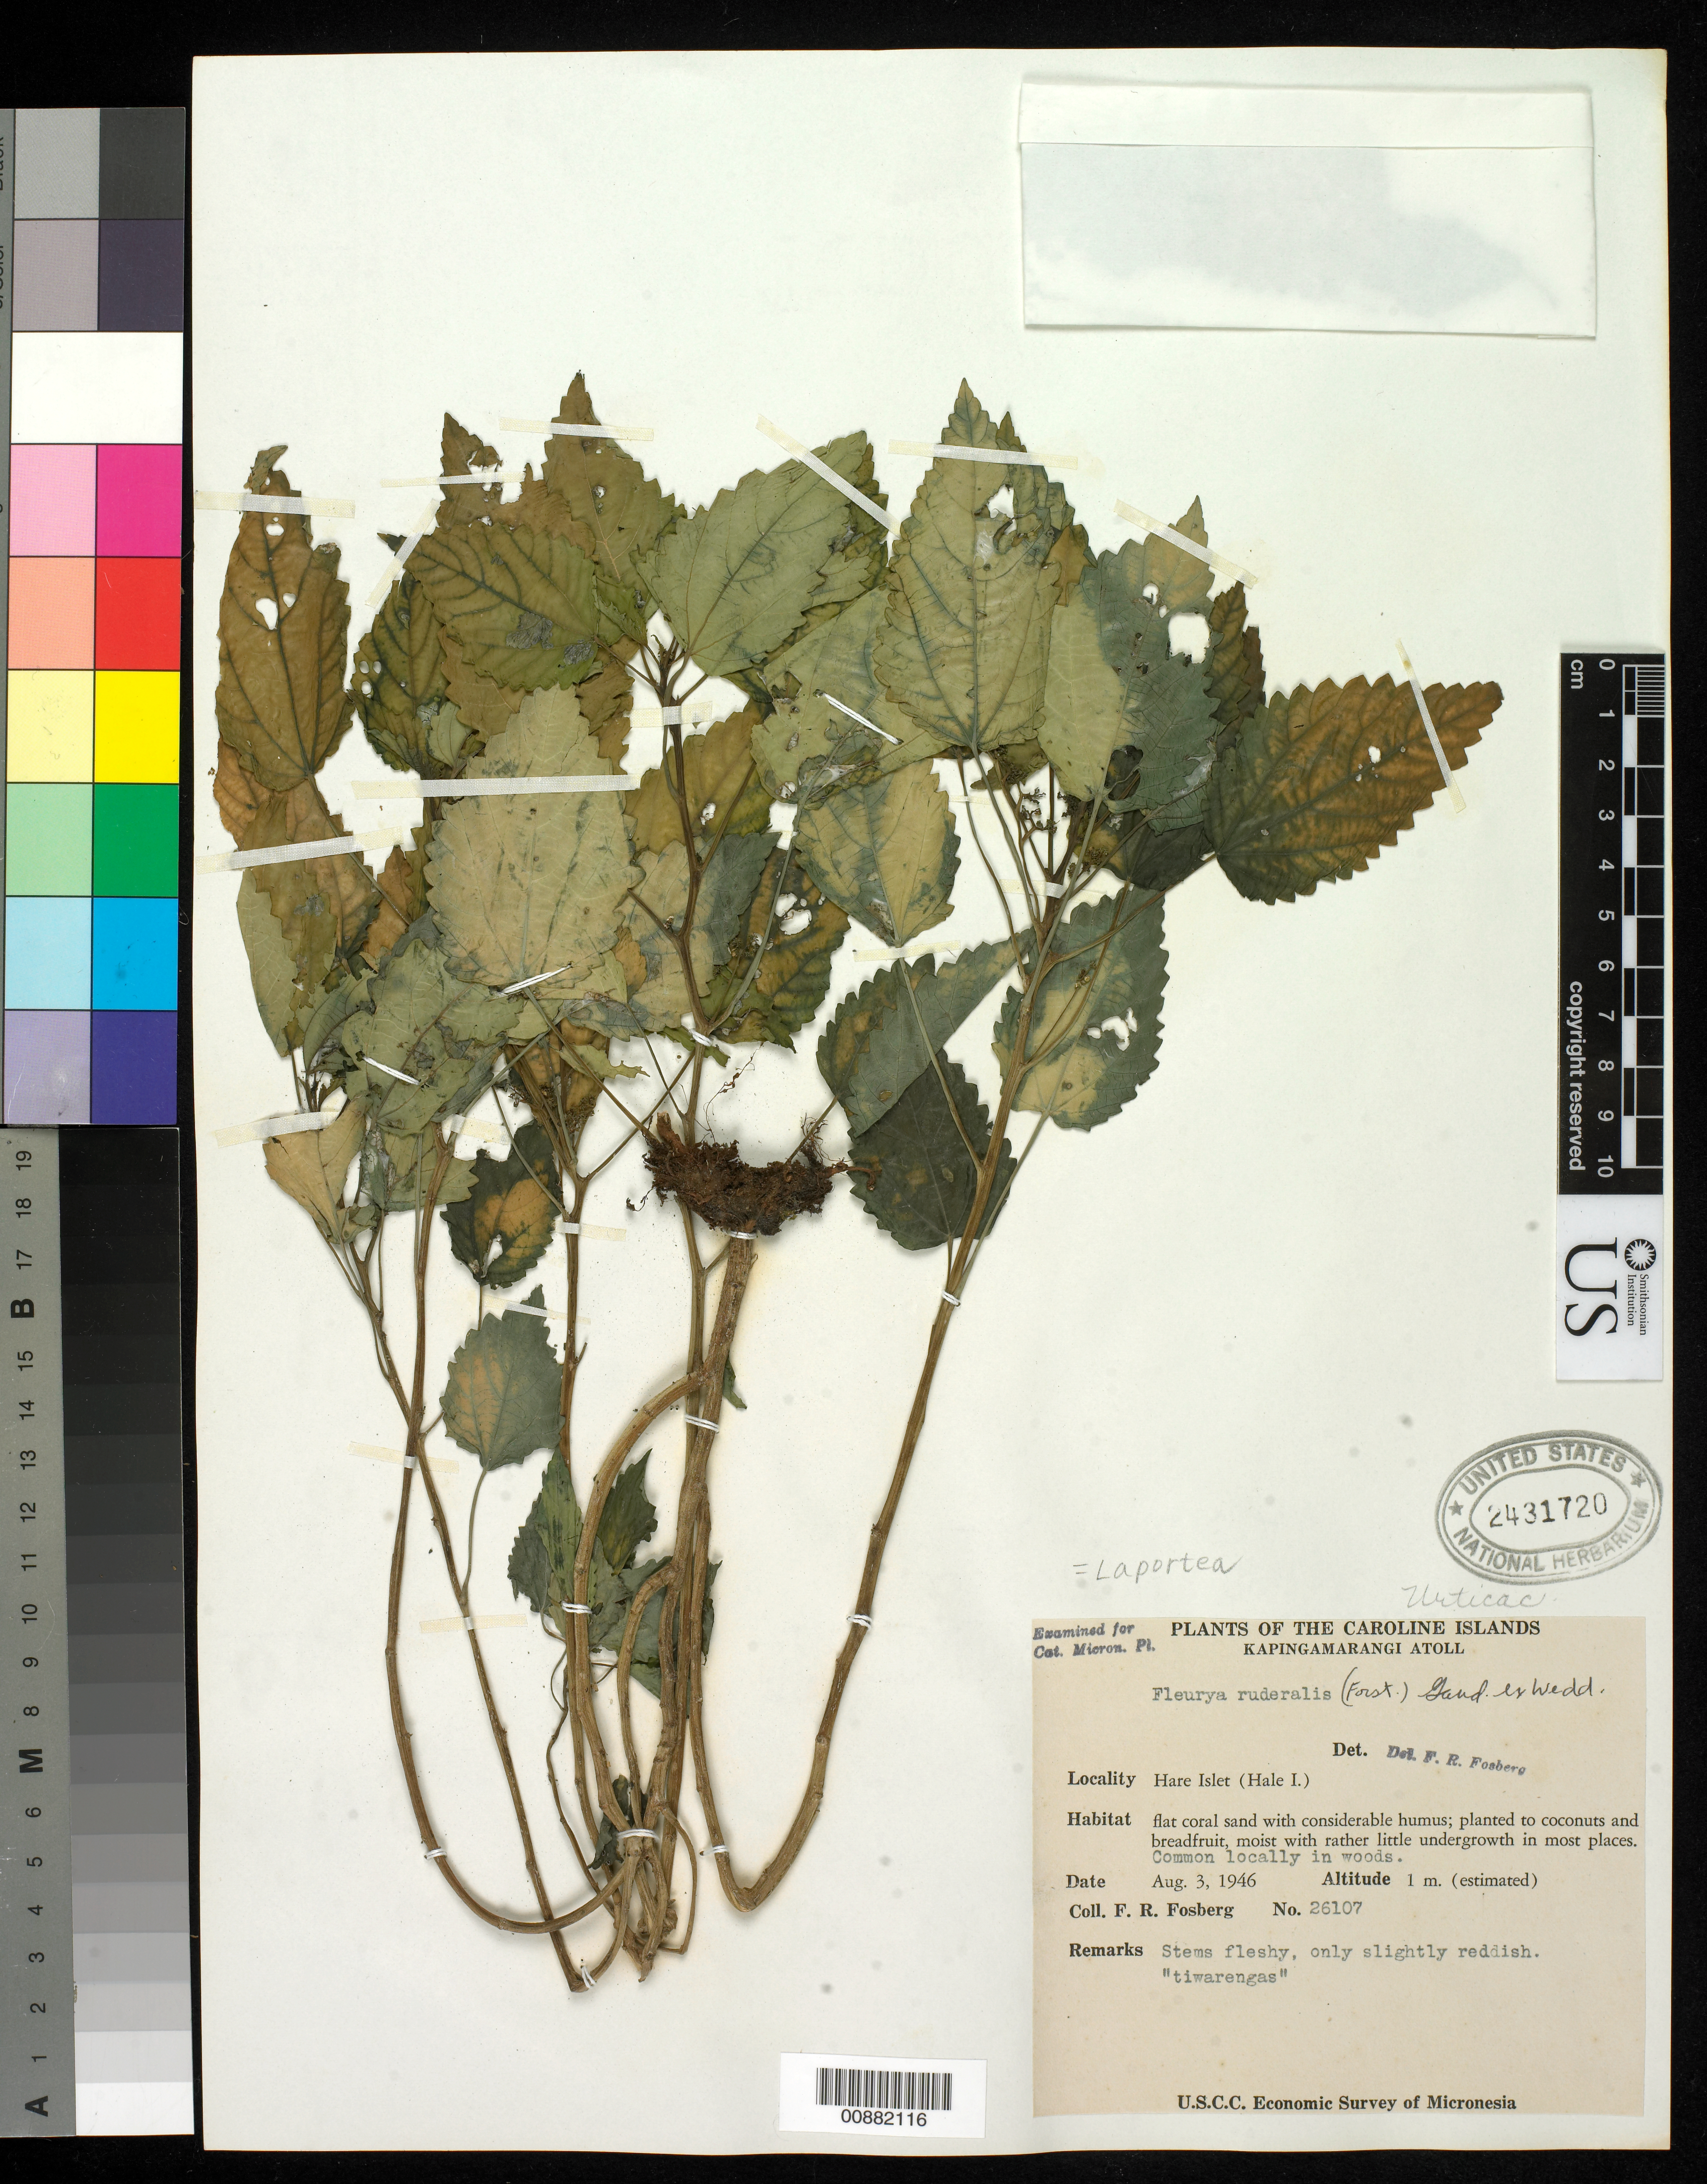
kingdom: Plantae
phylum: Tracheophyta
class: Magnoliopsida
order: Rosales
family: Urticaceae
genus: Laportea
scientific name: Laportea ruderalis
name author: (G. Forst.) Chew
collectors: F. R. Fosberg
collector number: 26107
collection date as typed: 03 Aug 1946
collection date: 1946-08-03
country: Micronesia, Federated States of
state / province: Pohnpei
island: Kapingamarangi Atoll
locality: Hare Islet.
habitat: Common locally in woods. Flatcoral sand with considerable humus; planted to coconuts and breadgruit, moist.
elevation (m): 1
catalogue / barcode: US 2431720